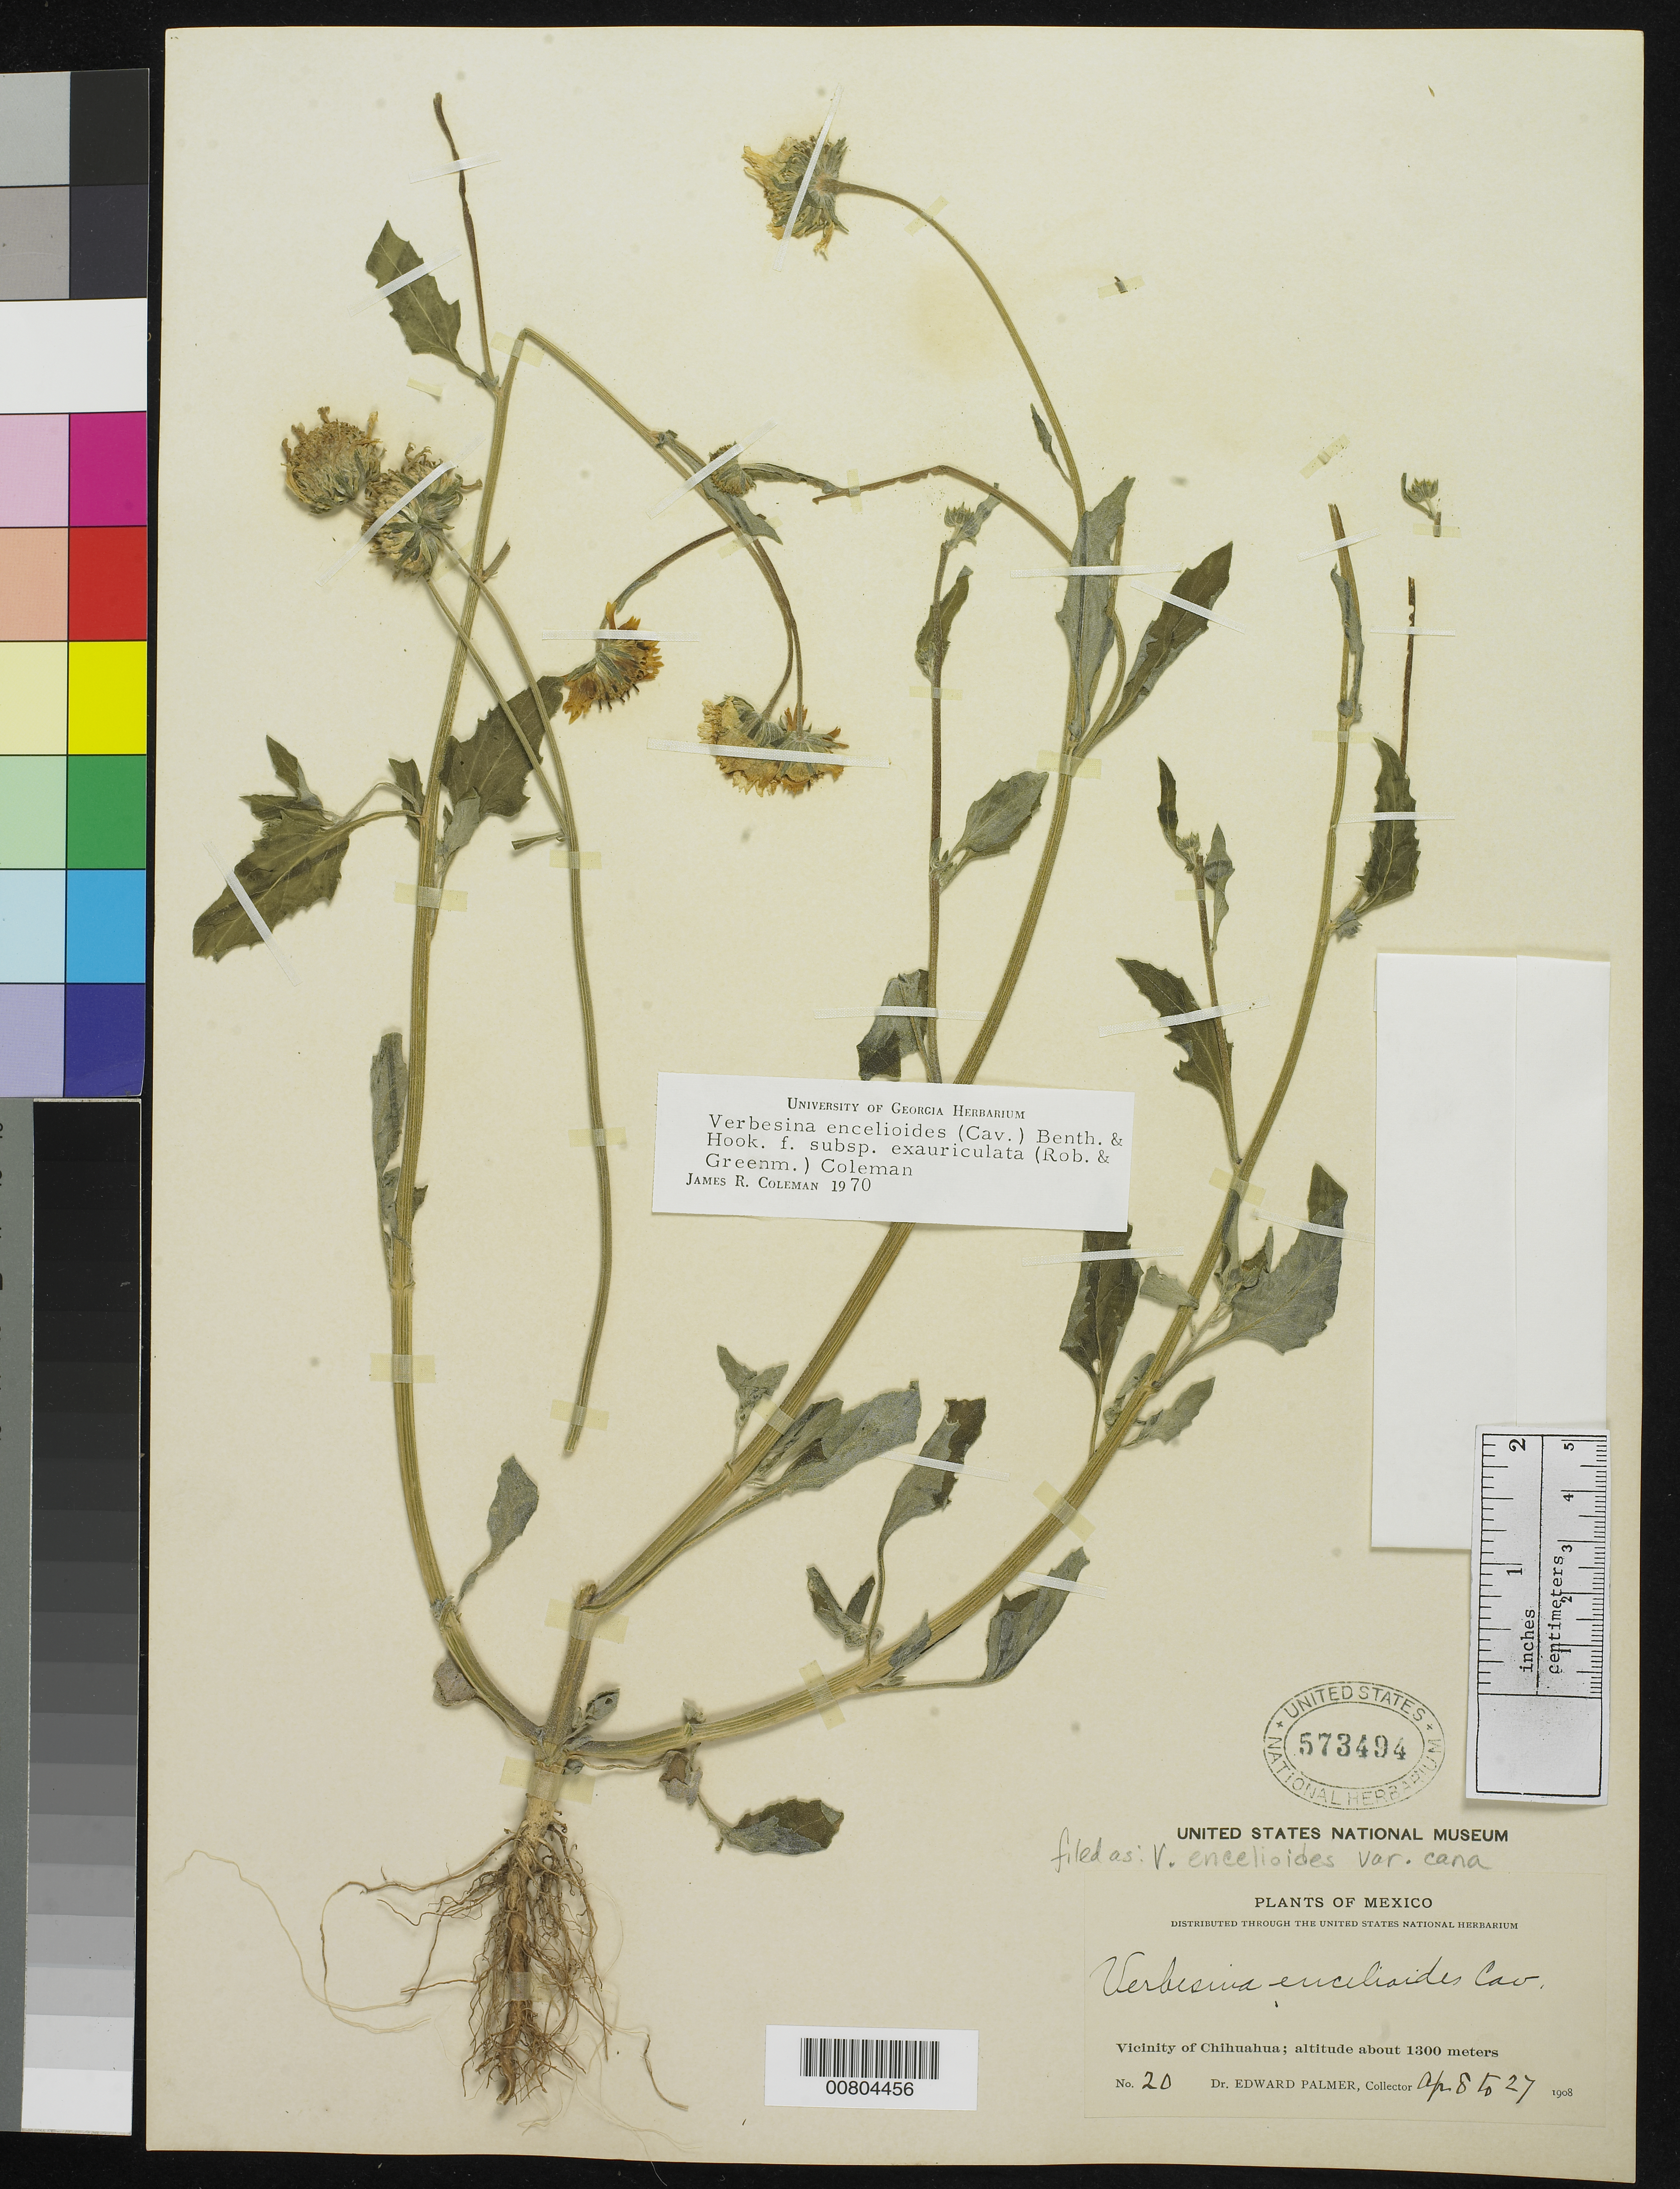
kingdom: Plantae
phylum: Tracheophyta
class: Magnoliopsida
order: Asterales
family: Asteraceae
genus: Verbesina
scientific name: Verbesina encelioides var. cana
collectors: E. Palmer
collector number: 20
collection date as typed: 08 Apr 1908 to 27 Apr 1908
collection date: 1908-04-08/1908-04-27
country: Mexico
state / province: Chihuahua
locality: Vicinity of Chihuahua.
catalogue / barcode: US 573494